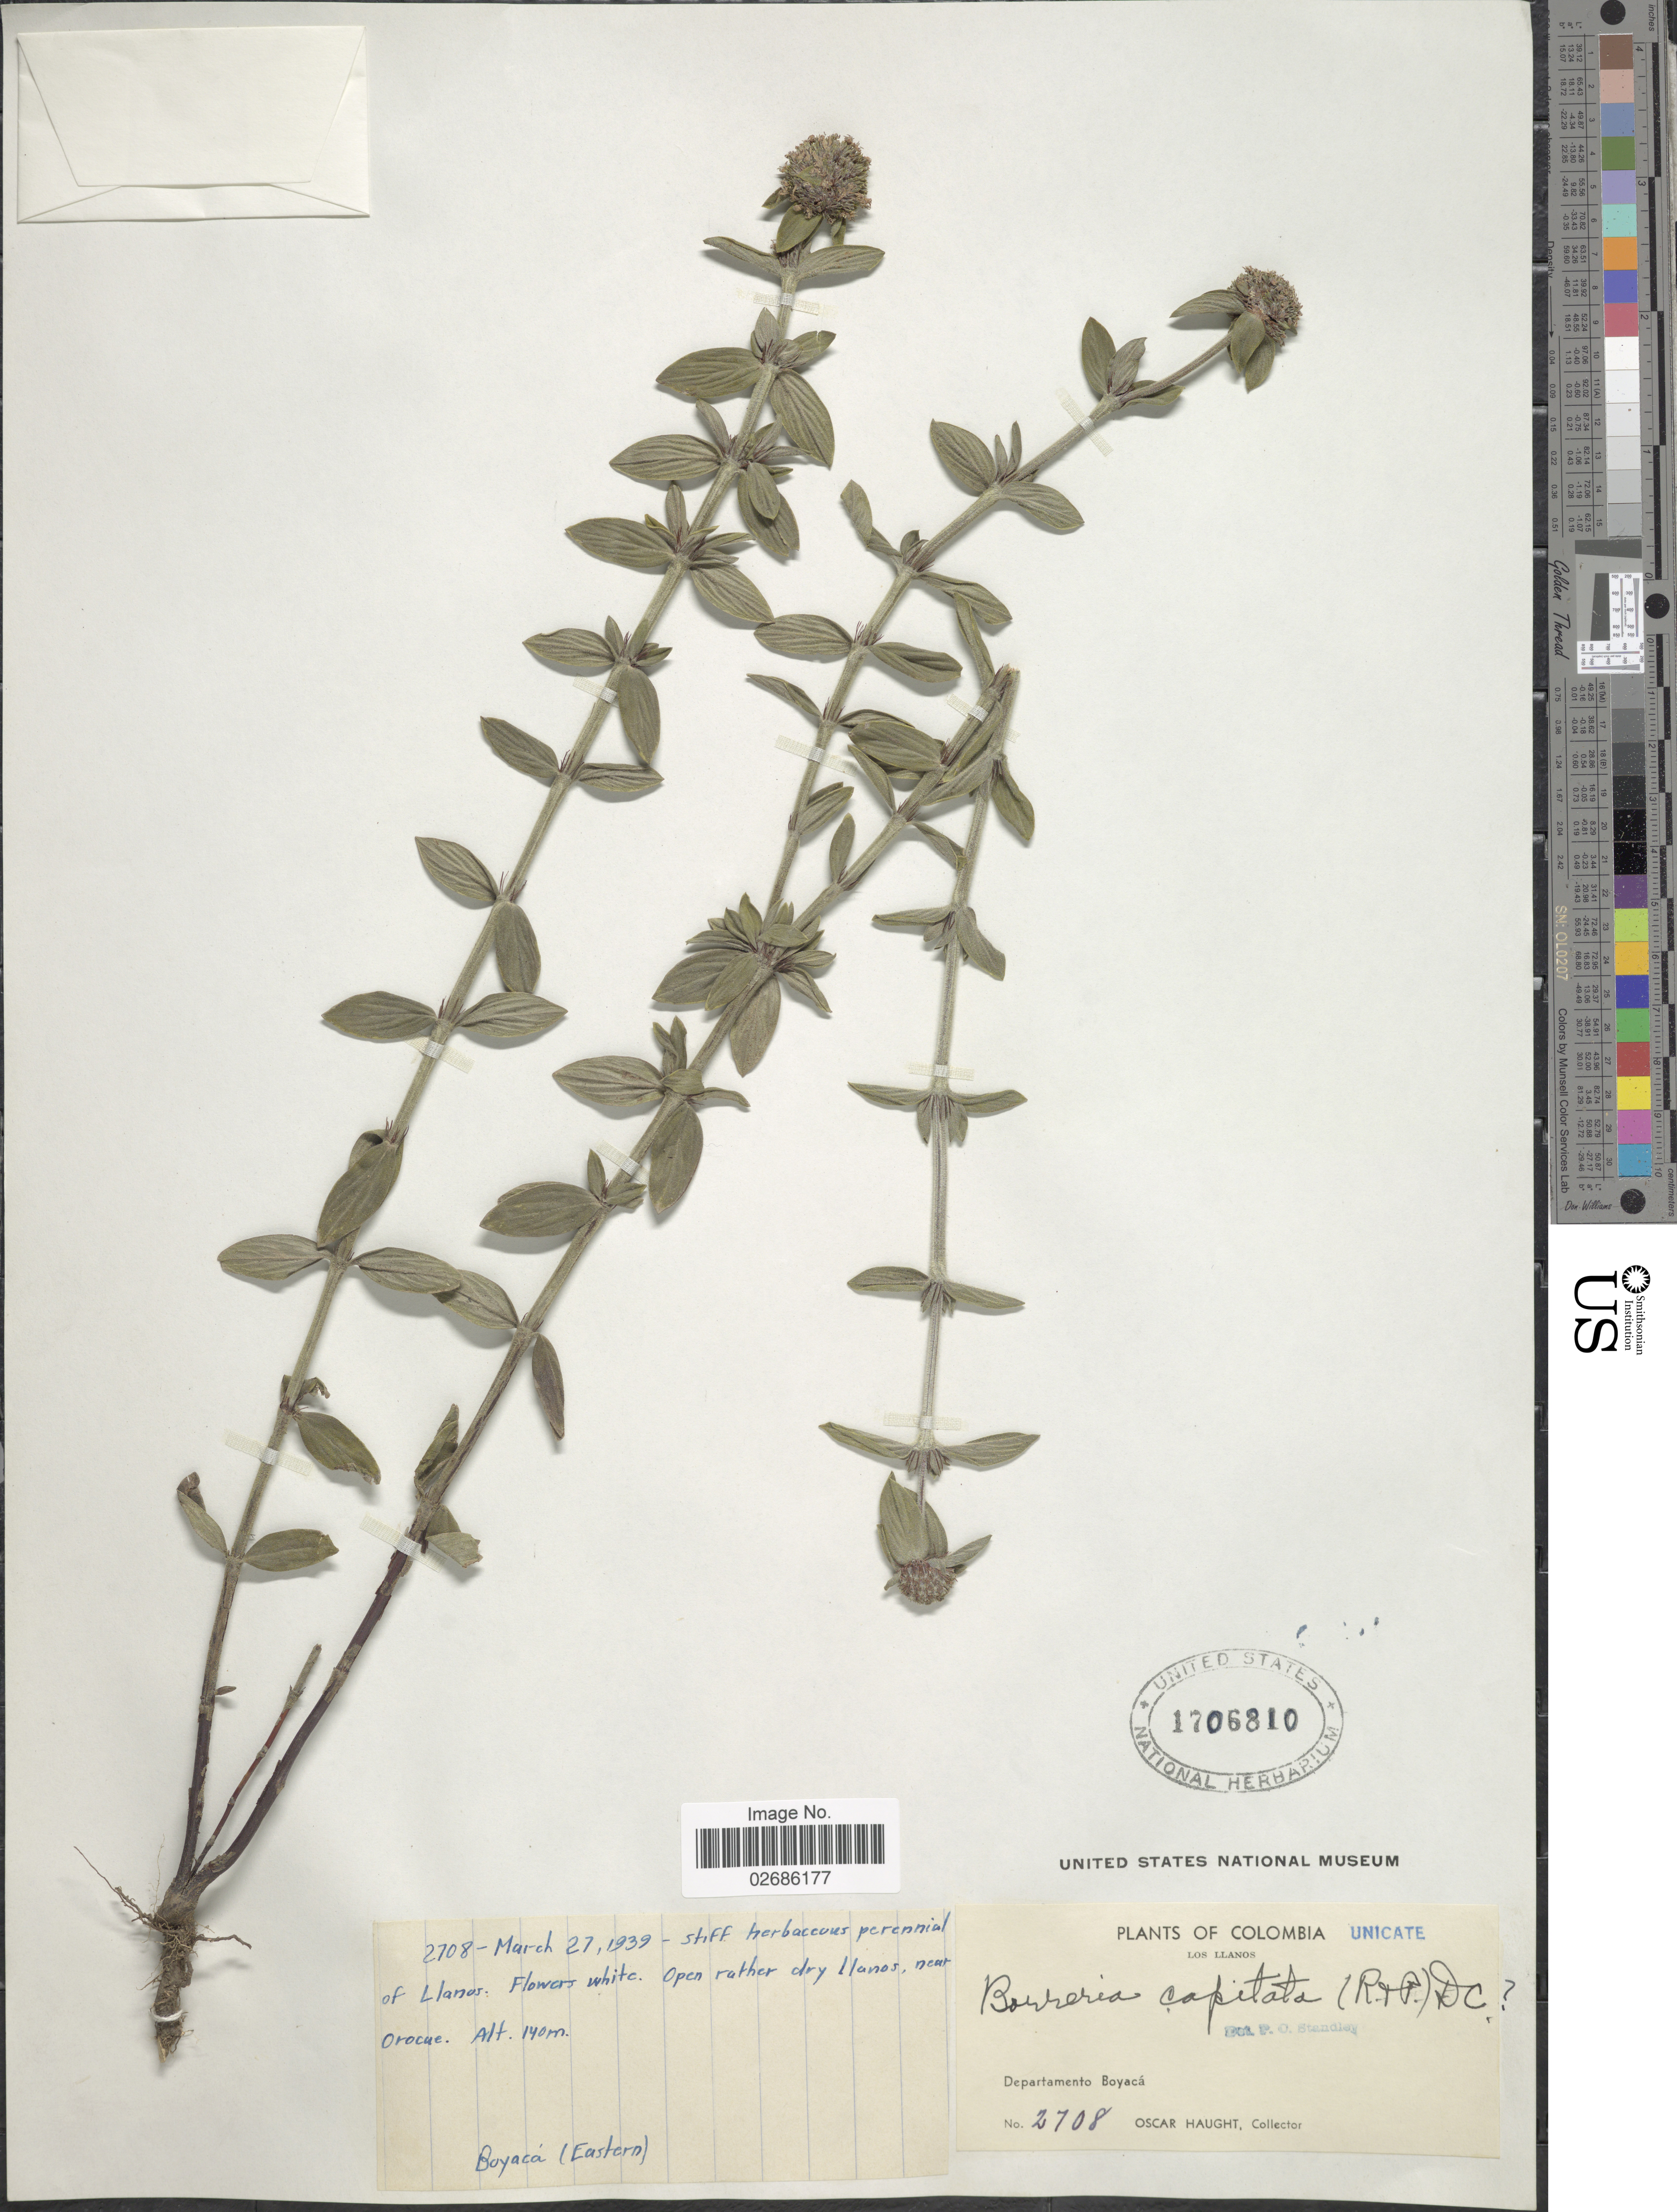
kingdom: Plantae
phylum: Tracheophyta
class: Magnoliopsida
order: Gentianales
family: Rubiaceae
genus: Borreria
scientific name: Borreria capitata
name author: (Ruiz & Pav.) DC.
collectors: O. Haught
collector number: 2708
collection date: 1939-03-27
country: Colombia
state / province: Boyacá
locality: Los Llanos. Department of Boyacá. Open rather dry llanos, near Orocue.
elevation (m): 140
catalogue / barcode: US 1706810